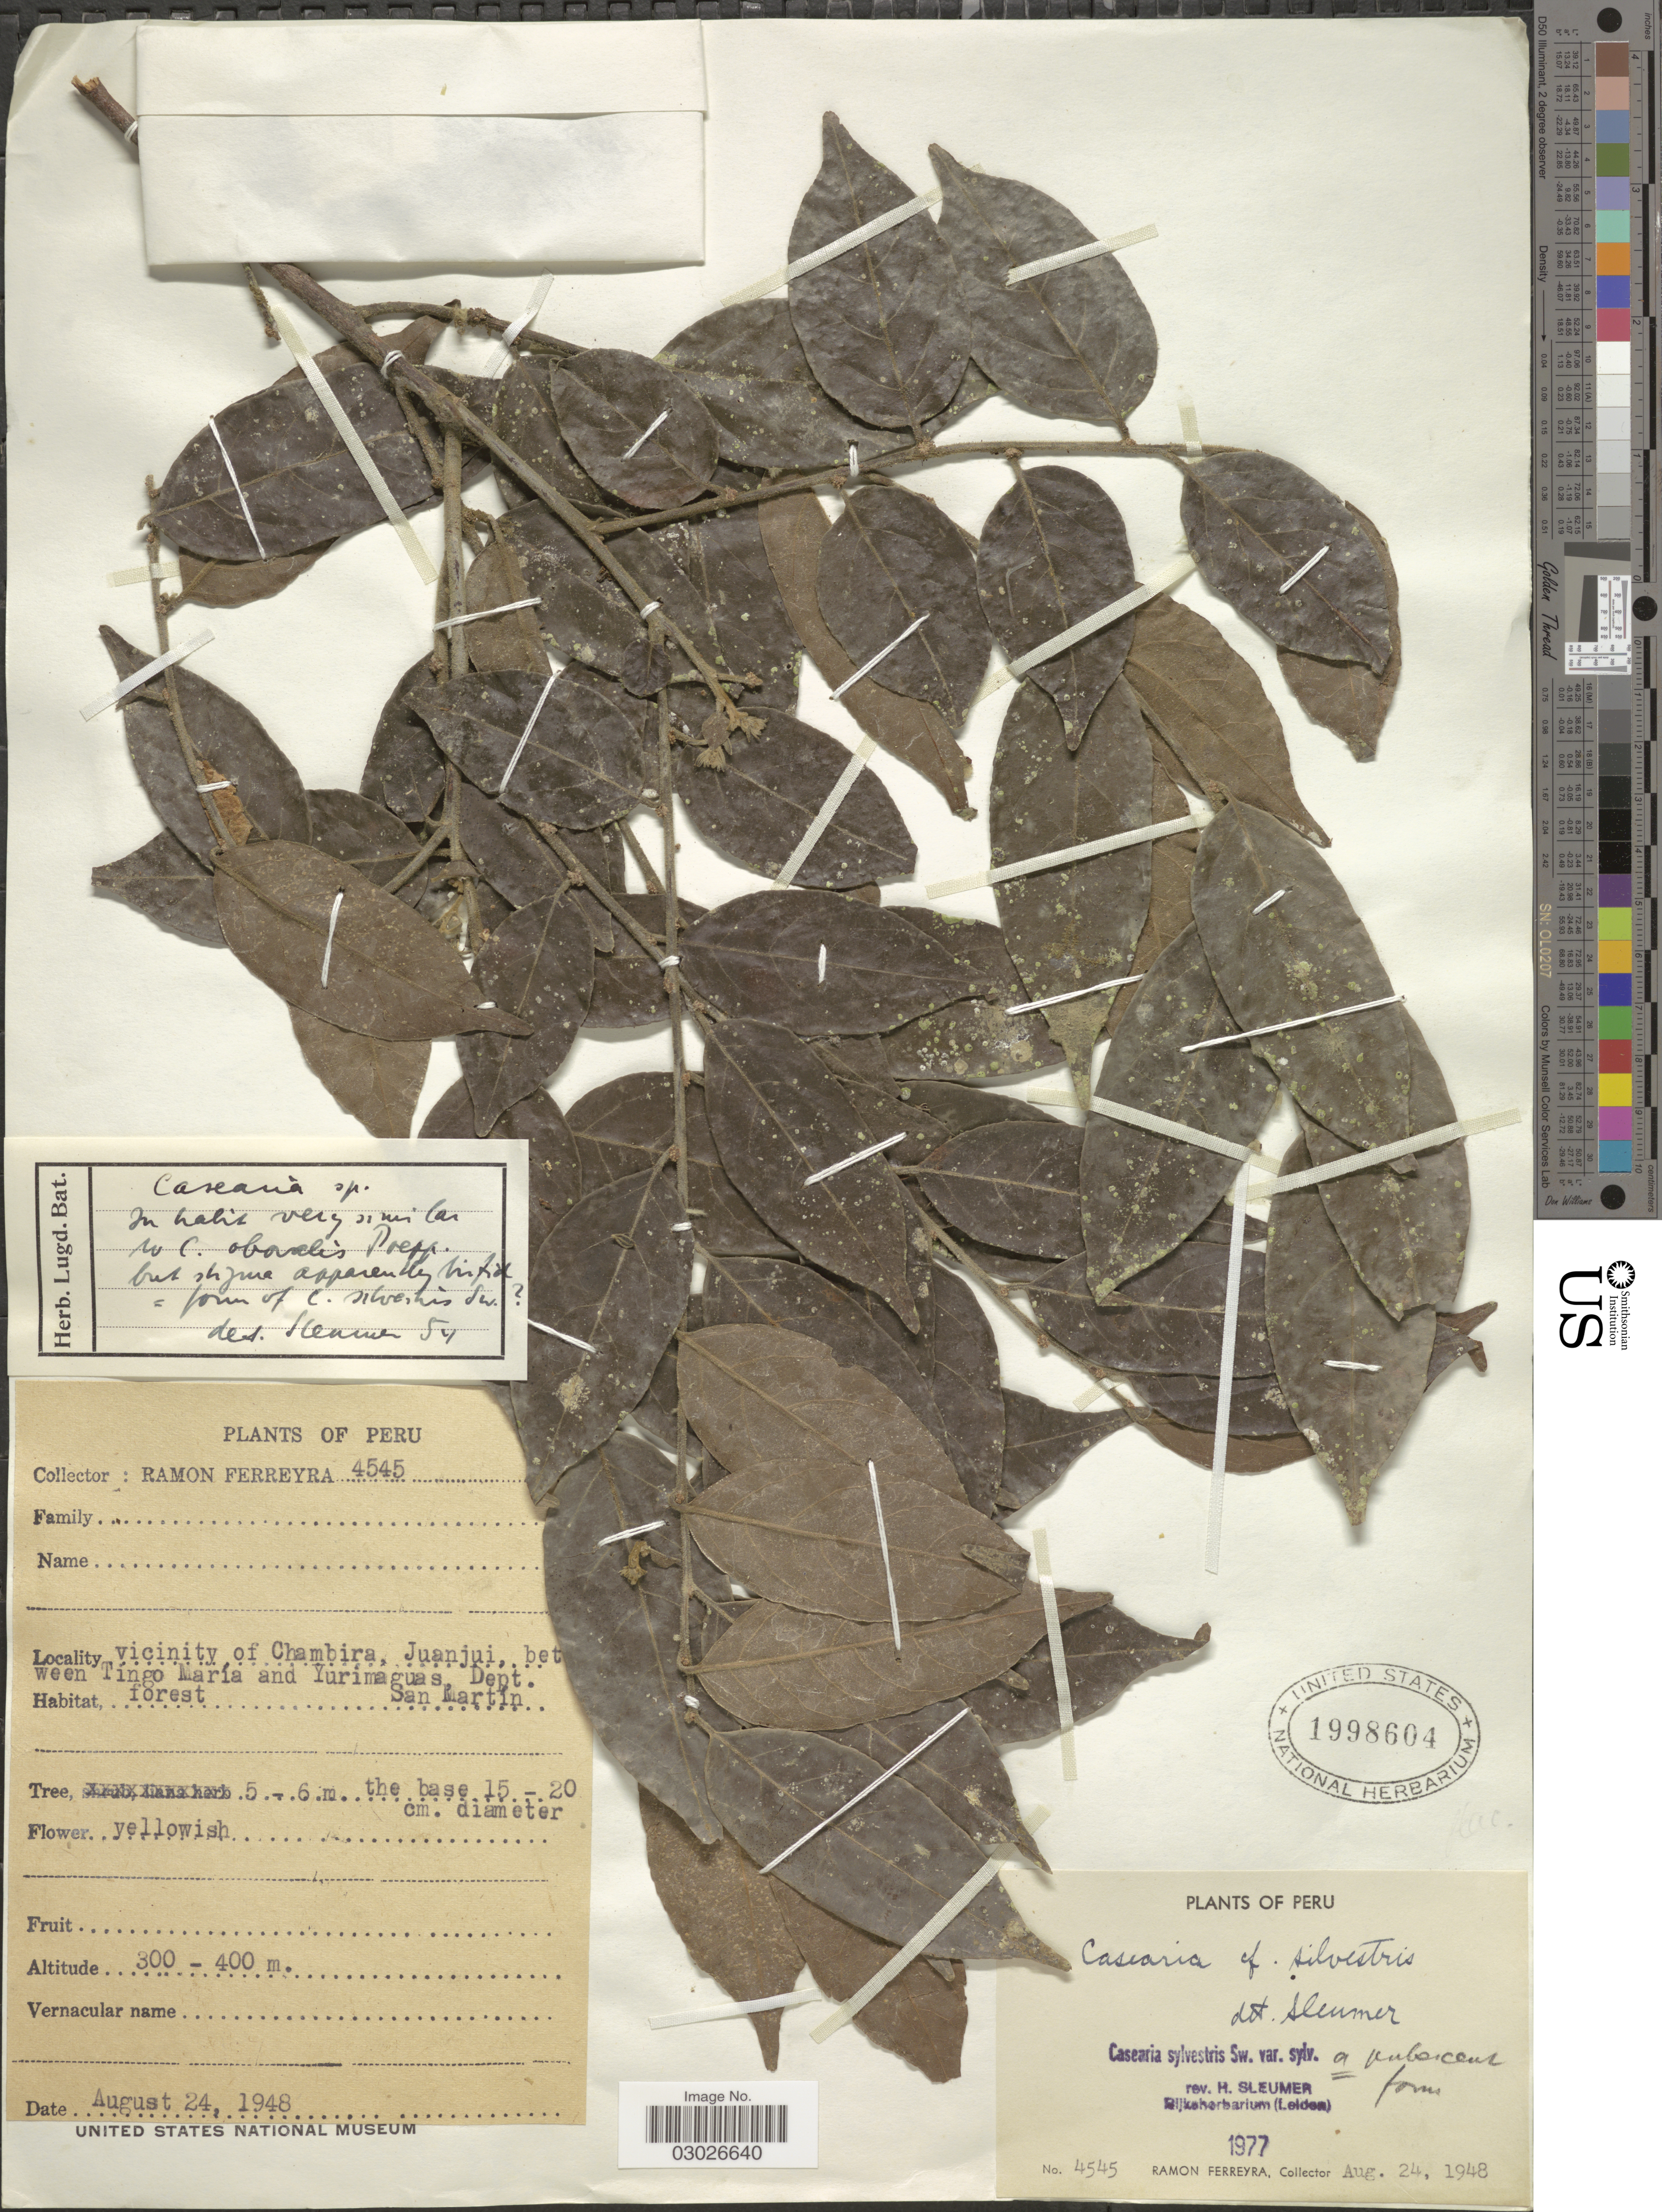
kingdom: Plantae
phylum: Tracheophyta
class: Magnoliopsida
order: Malpighiales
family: Salicaceae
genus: Casearia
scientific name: Casearia sylvestris var. sylvestris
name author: Sw.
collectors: R. A. Ferreyra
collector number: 4545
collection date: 1948-08-24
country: Peru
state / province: San Martín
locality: Vicinity of Chambira, Juanjui, between Tingo María and Yurimaguas, Dept. San Martin.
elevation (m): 300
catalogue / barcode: US 1998604